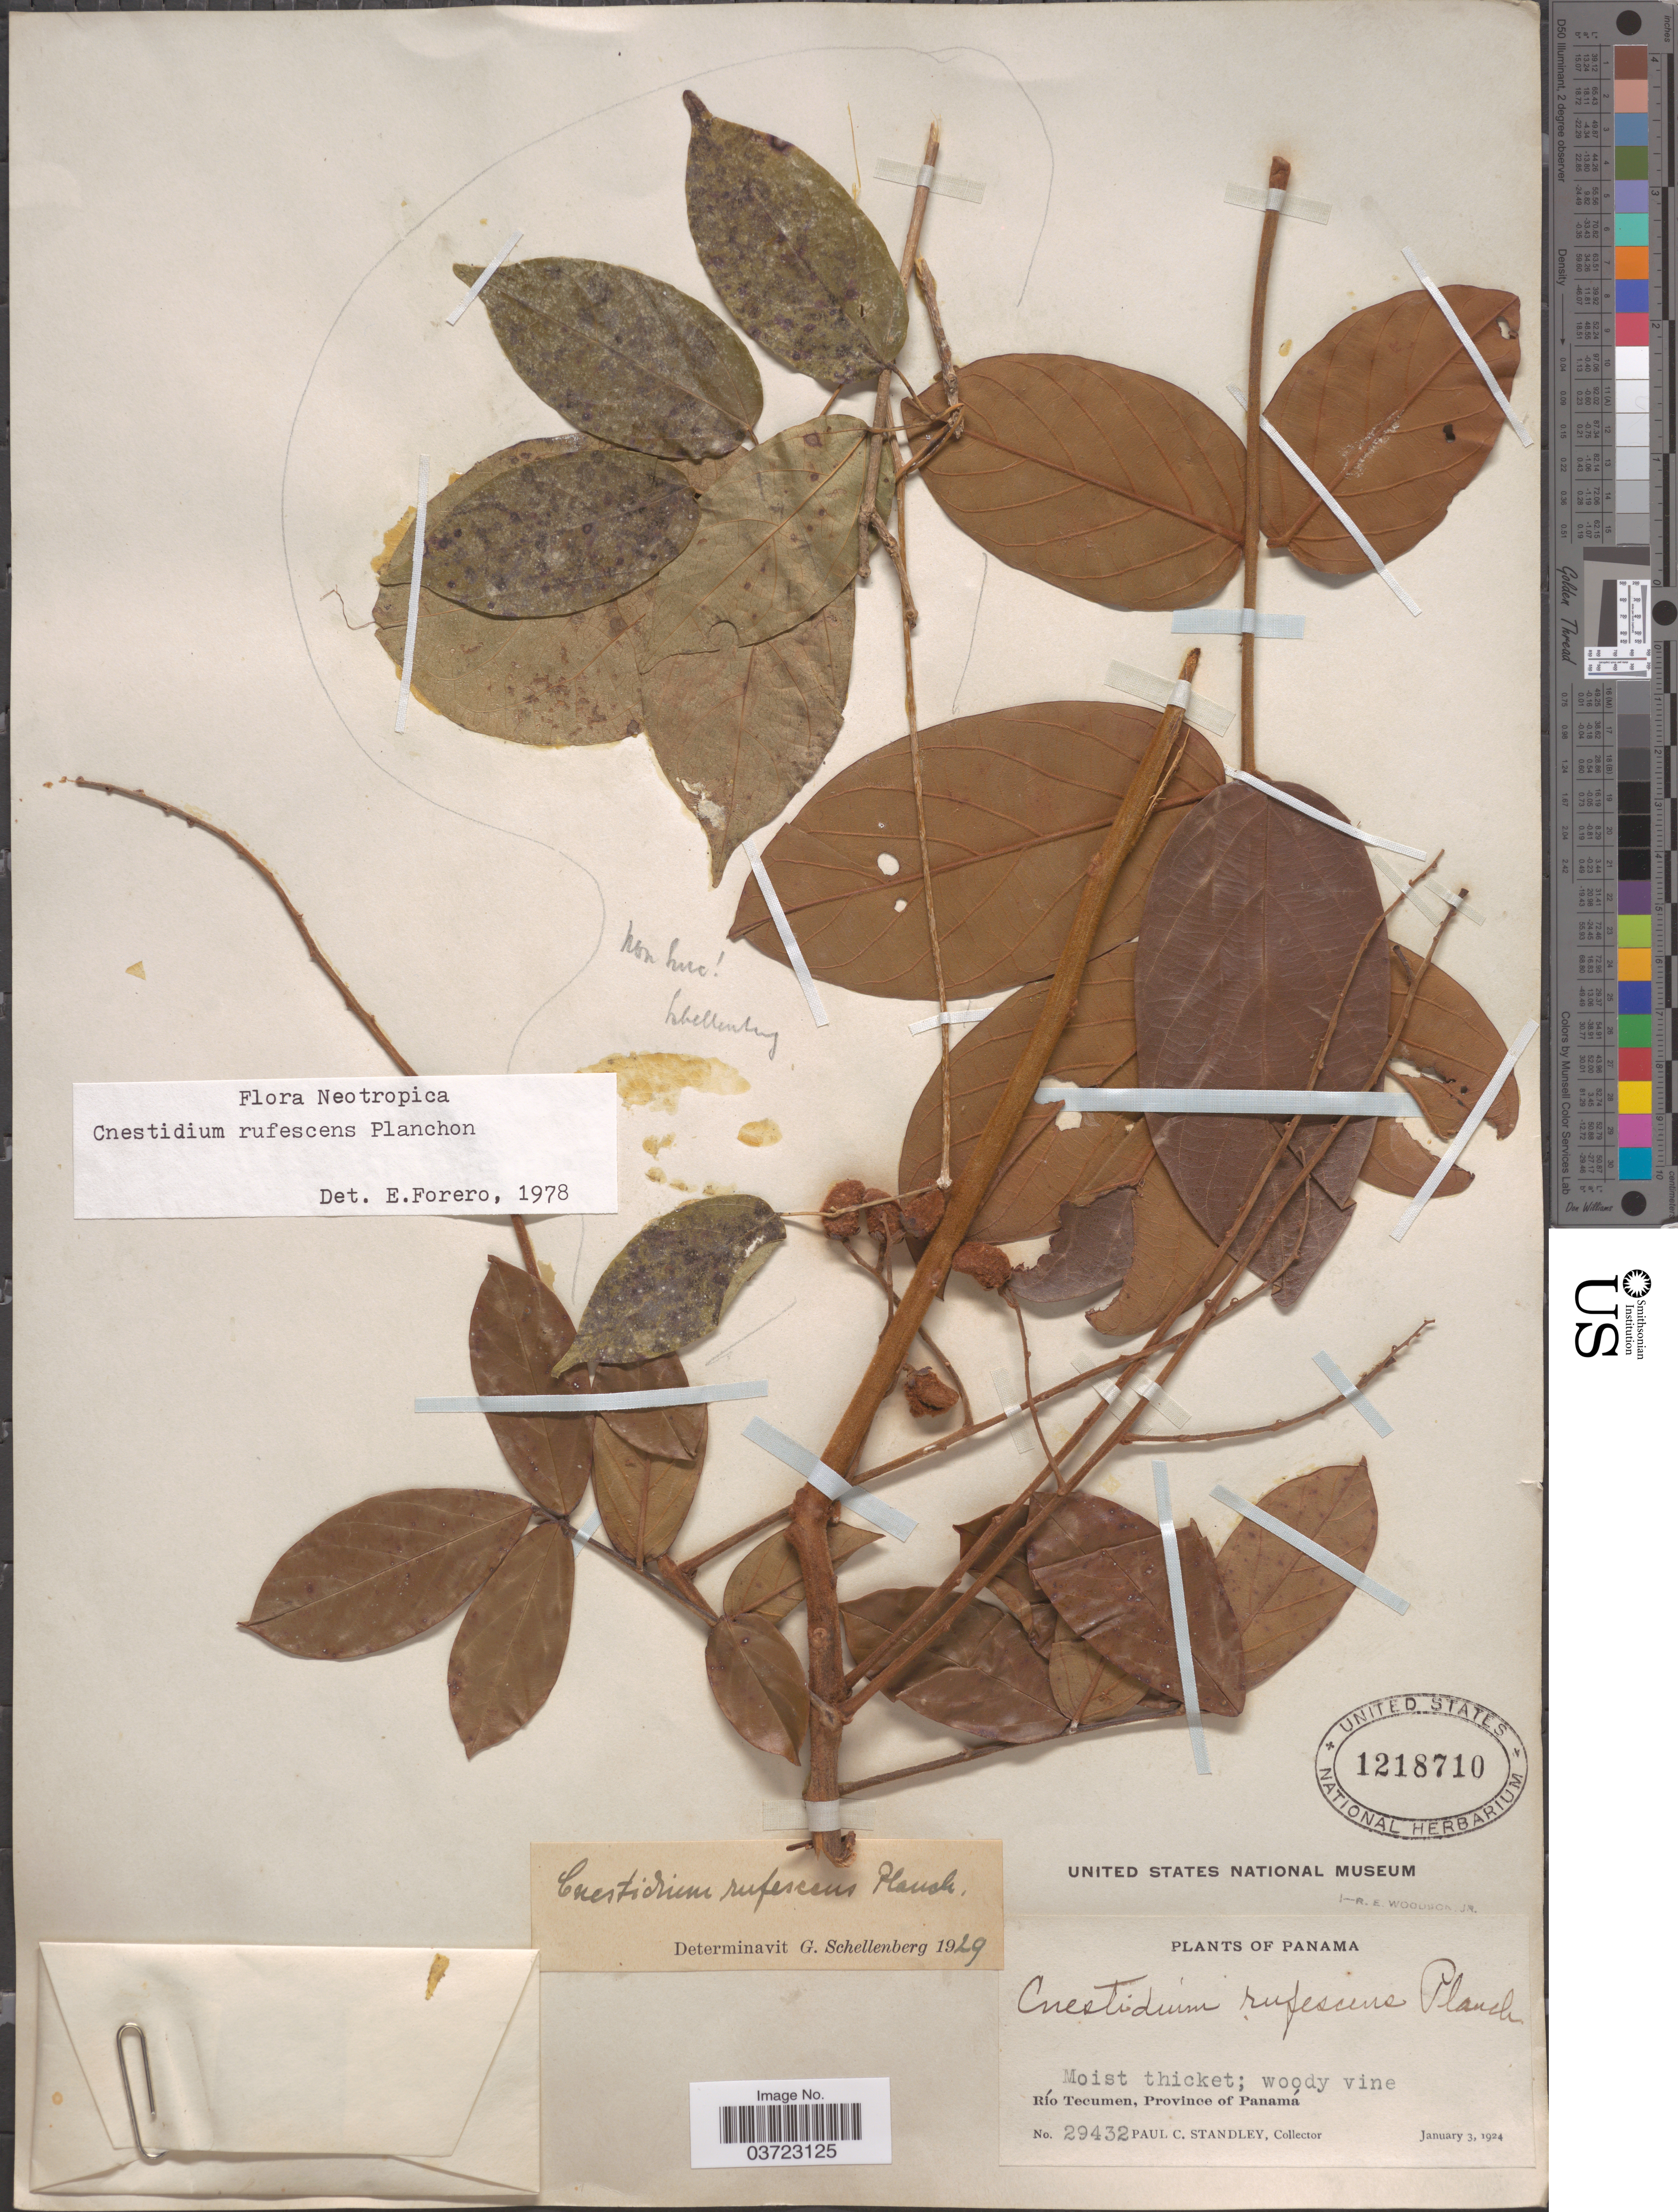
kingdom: Plantae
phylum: Tracheophyta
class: Magnoliopsida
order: Oxalidales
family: Connaraceae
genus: Cnestidium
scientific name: Cnestidium rufescens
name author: Planch.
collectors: P. C. Standley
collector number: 29432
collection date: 1924-01-03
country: Panama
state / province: Panamá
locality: Río Tecumen, Province of Panamá.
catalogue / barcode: US 1218710